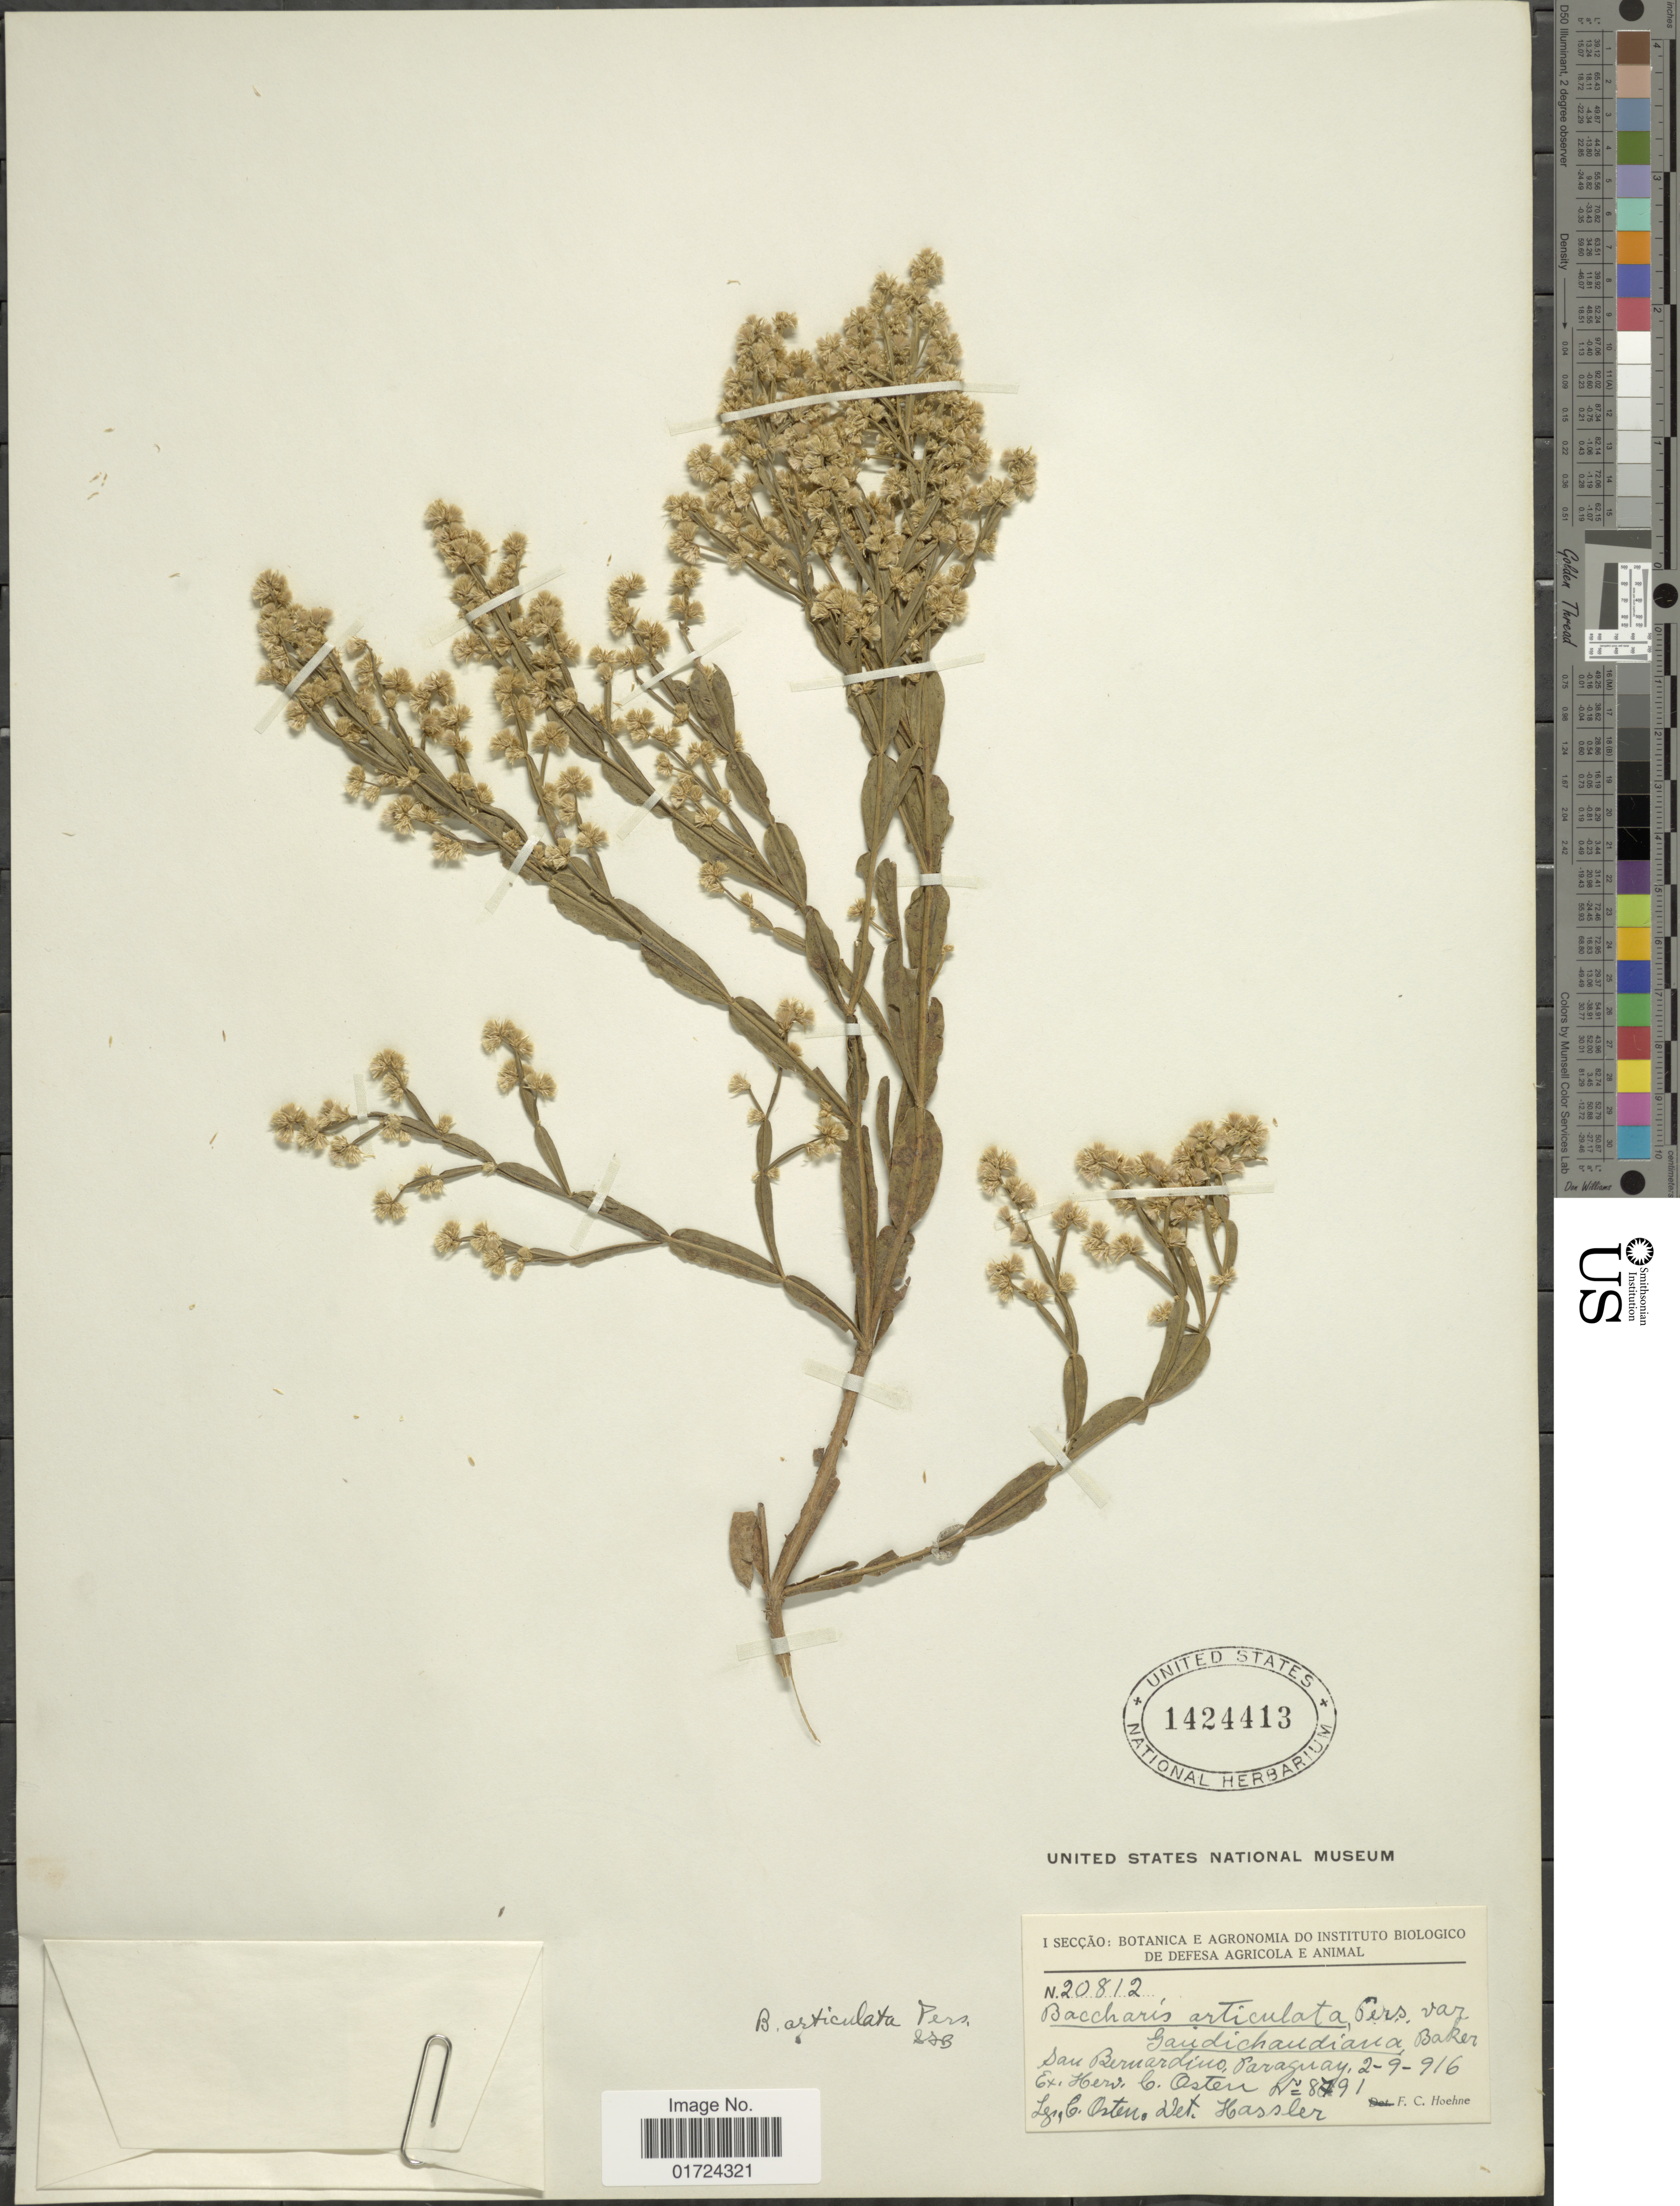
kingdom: Plantae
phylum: Tracheophyta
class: Magnoliopsida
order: Asterales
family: Asteraceae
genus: Baccharis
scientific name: Baccharis articulata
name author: (Lam.) Pers.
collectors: C. Osten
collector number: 20812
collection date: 1916-09-02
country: Paraguay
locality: San Beruardino, Paraguay.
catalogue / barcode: US 1424413